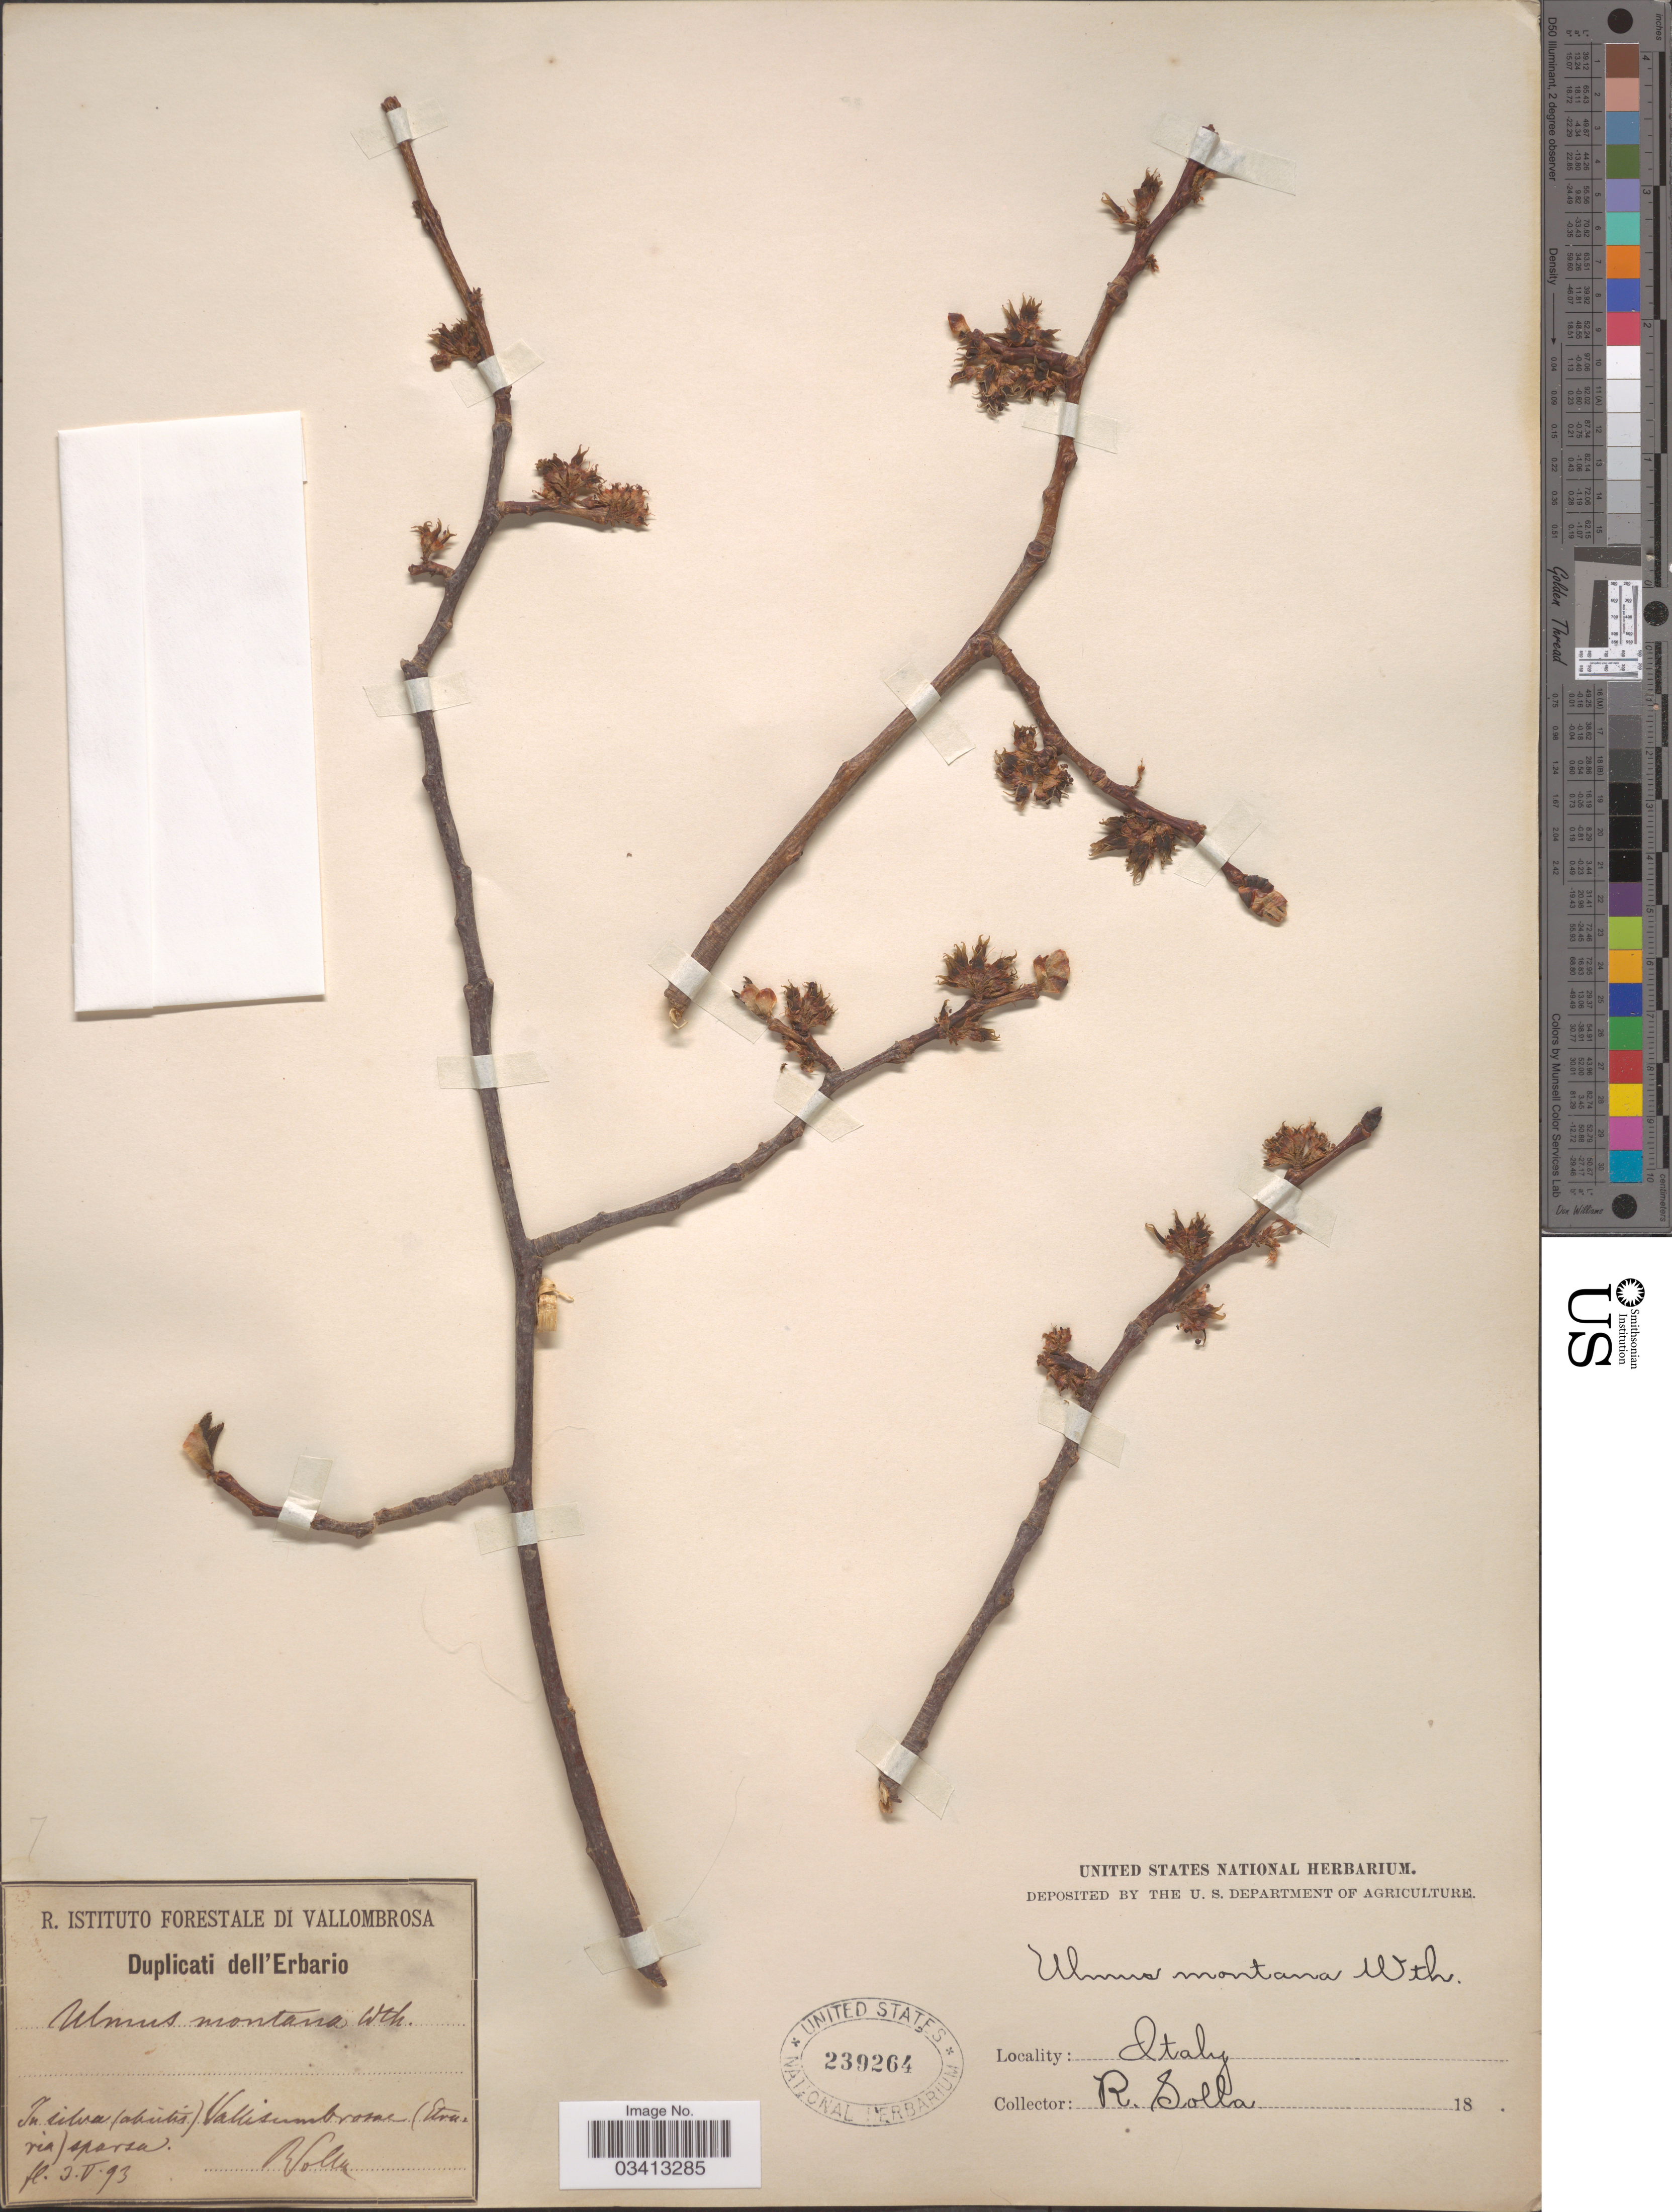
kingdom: Plantae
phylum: Tracheophyta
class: Magnoliopsida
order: Rosales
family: Ulmaceae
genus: Ulmus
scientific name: Ulmus glabra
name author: Huds.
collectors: R. Solla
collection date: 1893-05-03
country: Italy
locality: In silva (abutis [interpreted]) Vallisumbrosae (Etruria) sparsa.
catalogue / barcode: US 239264